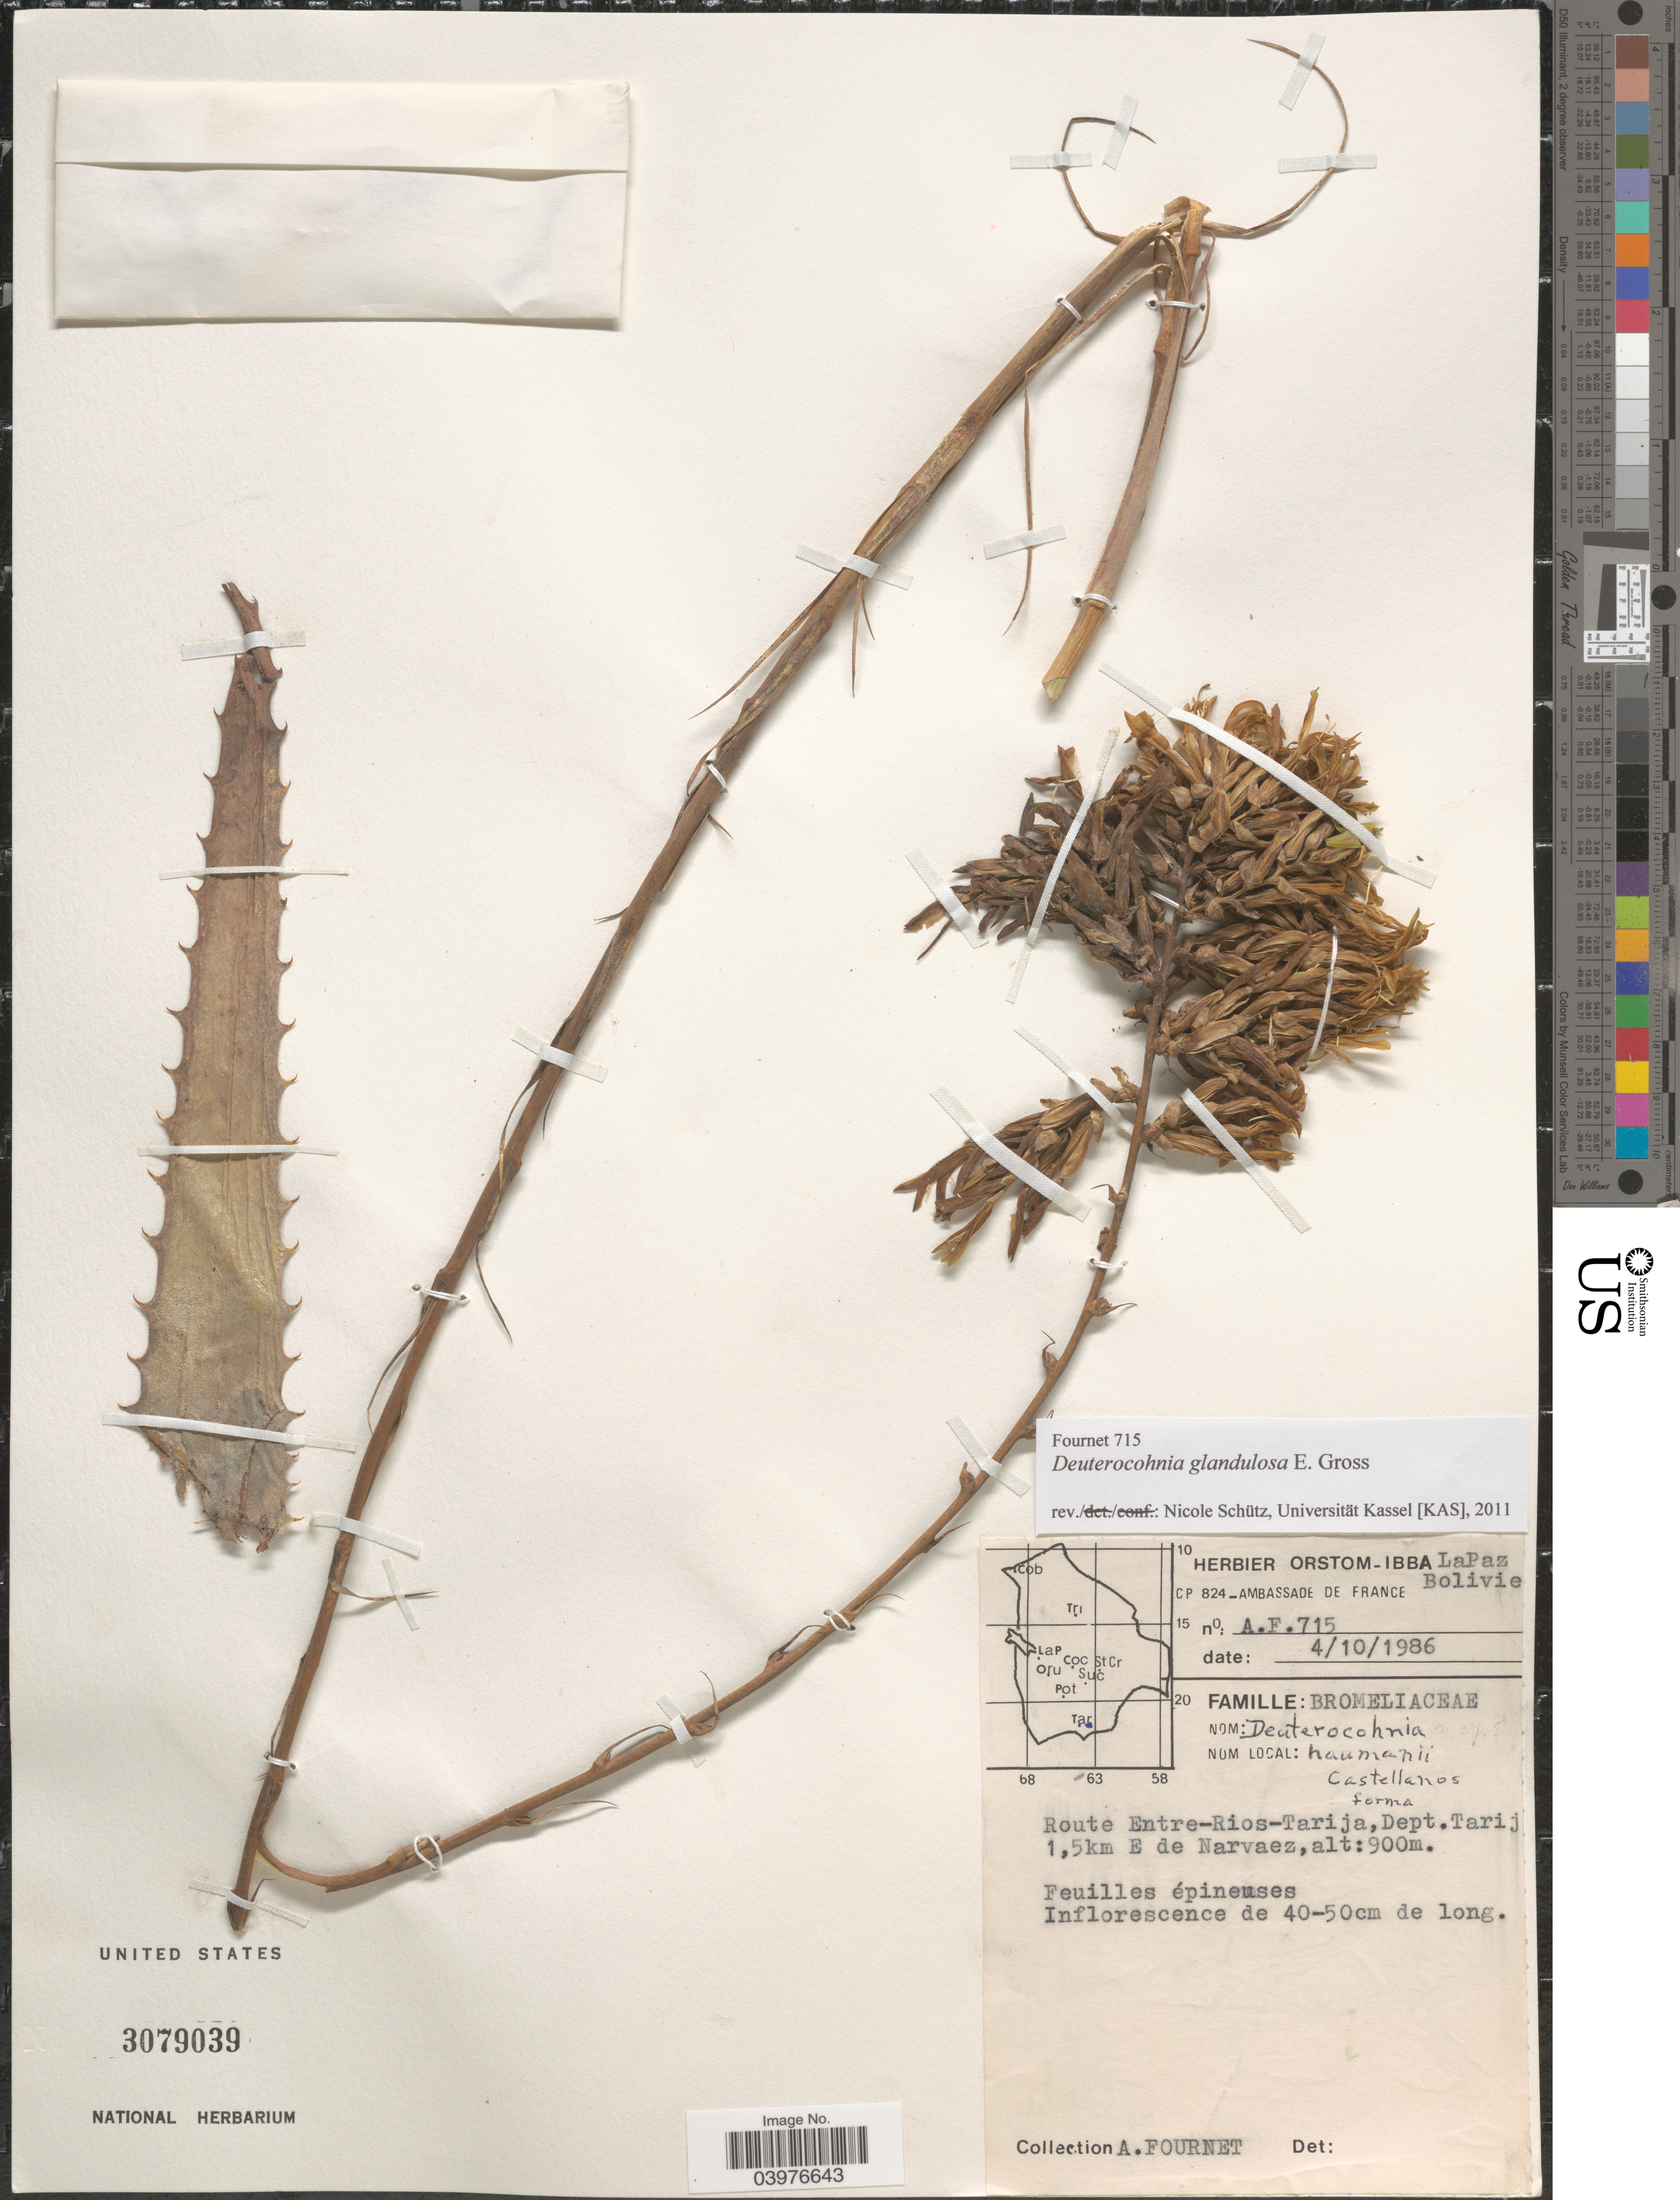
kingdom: Plantae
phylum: Tracheophyta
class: Liliopsida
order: Poales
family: Bromeliaceae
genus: Deuterocohnia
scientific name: Deuterocohnia glandulosa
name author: E. Gross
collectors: A. Fournet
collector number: AF 715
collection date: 1986-10-04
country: Bolivia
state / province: Tarija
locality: Route Entre-Rios-Tarija, Dept. Tarija 1,5 km E de Narvaez.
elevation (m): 900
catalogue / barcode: US 3079039